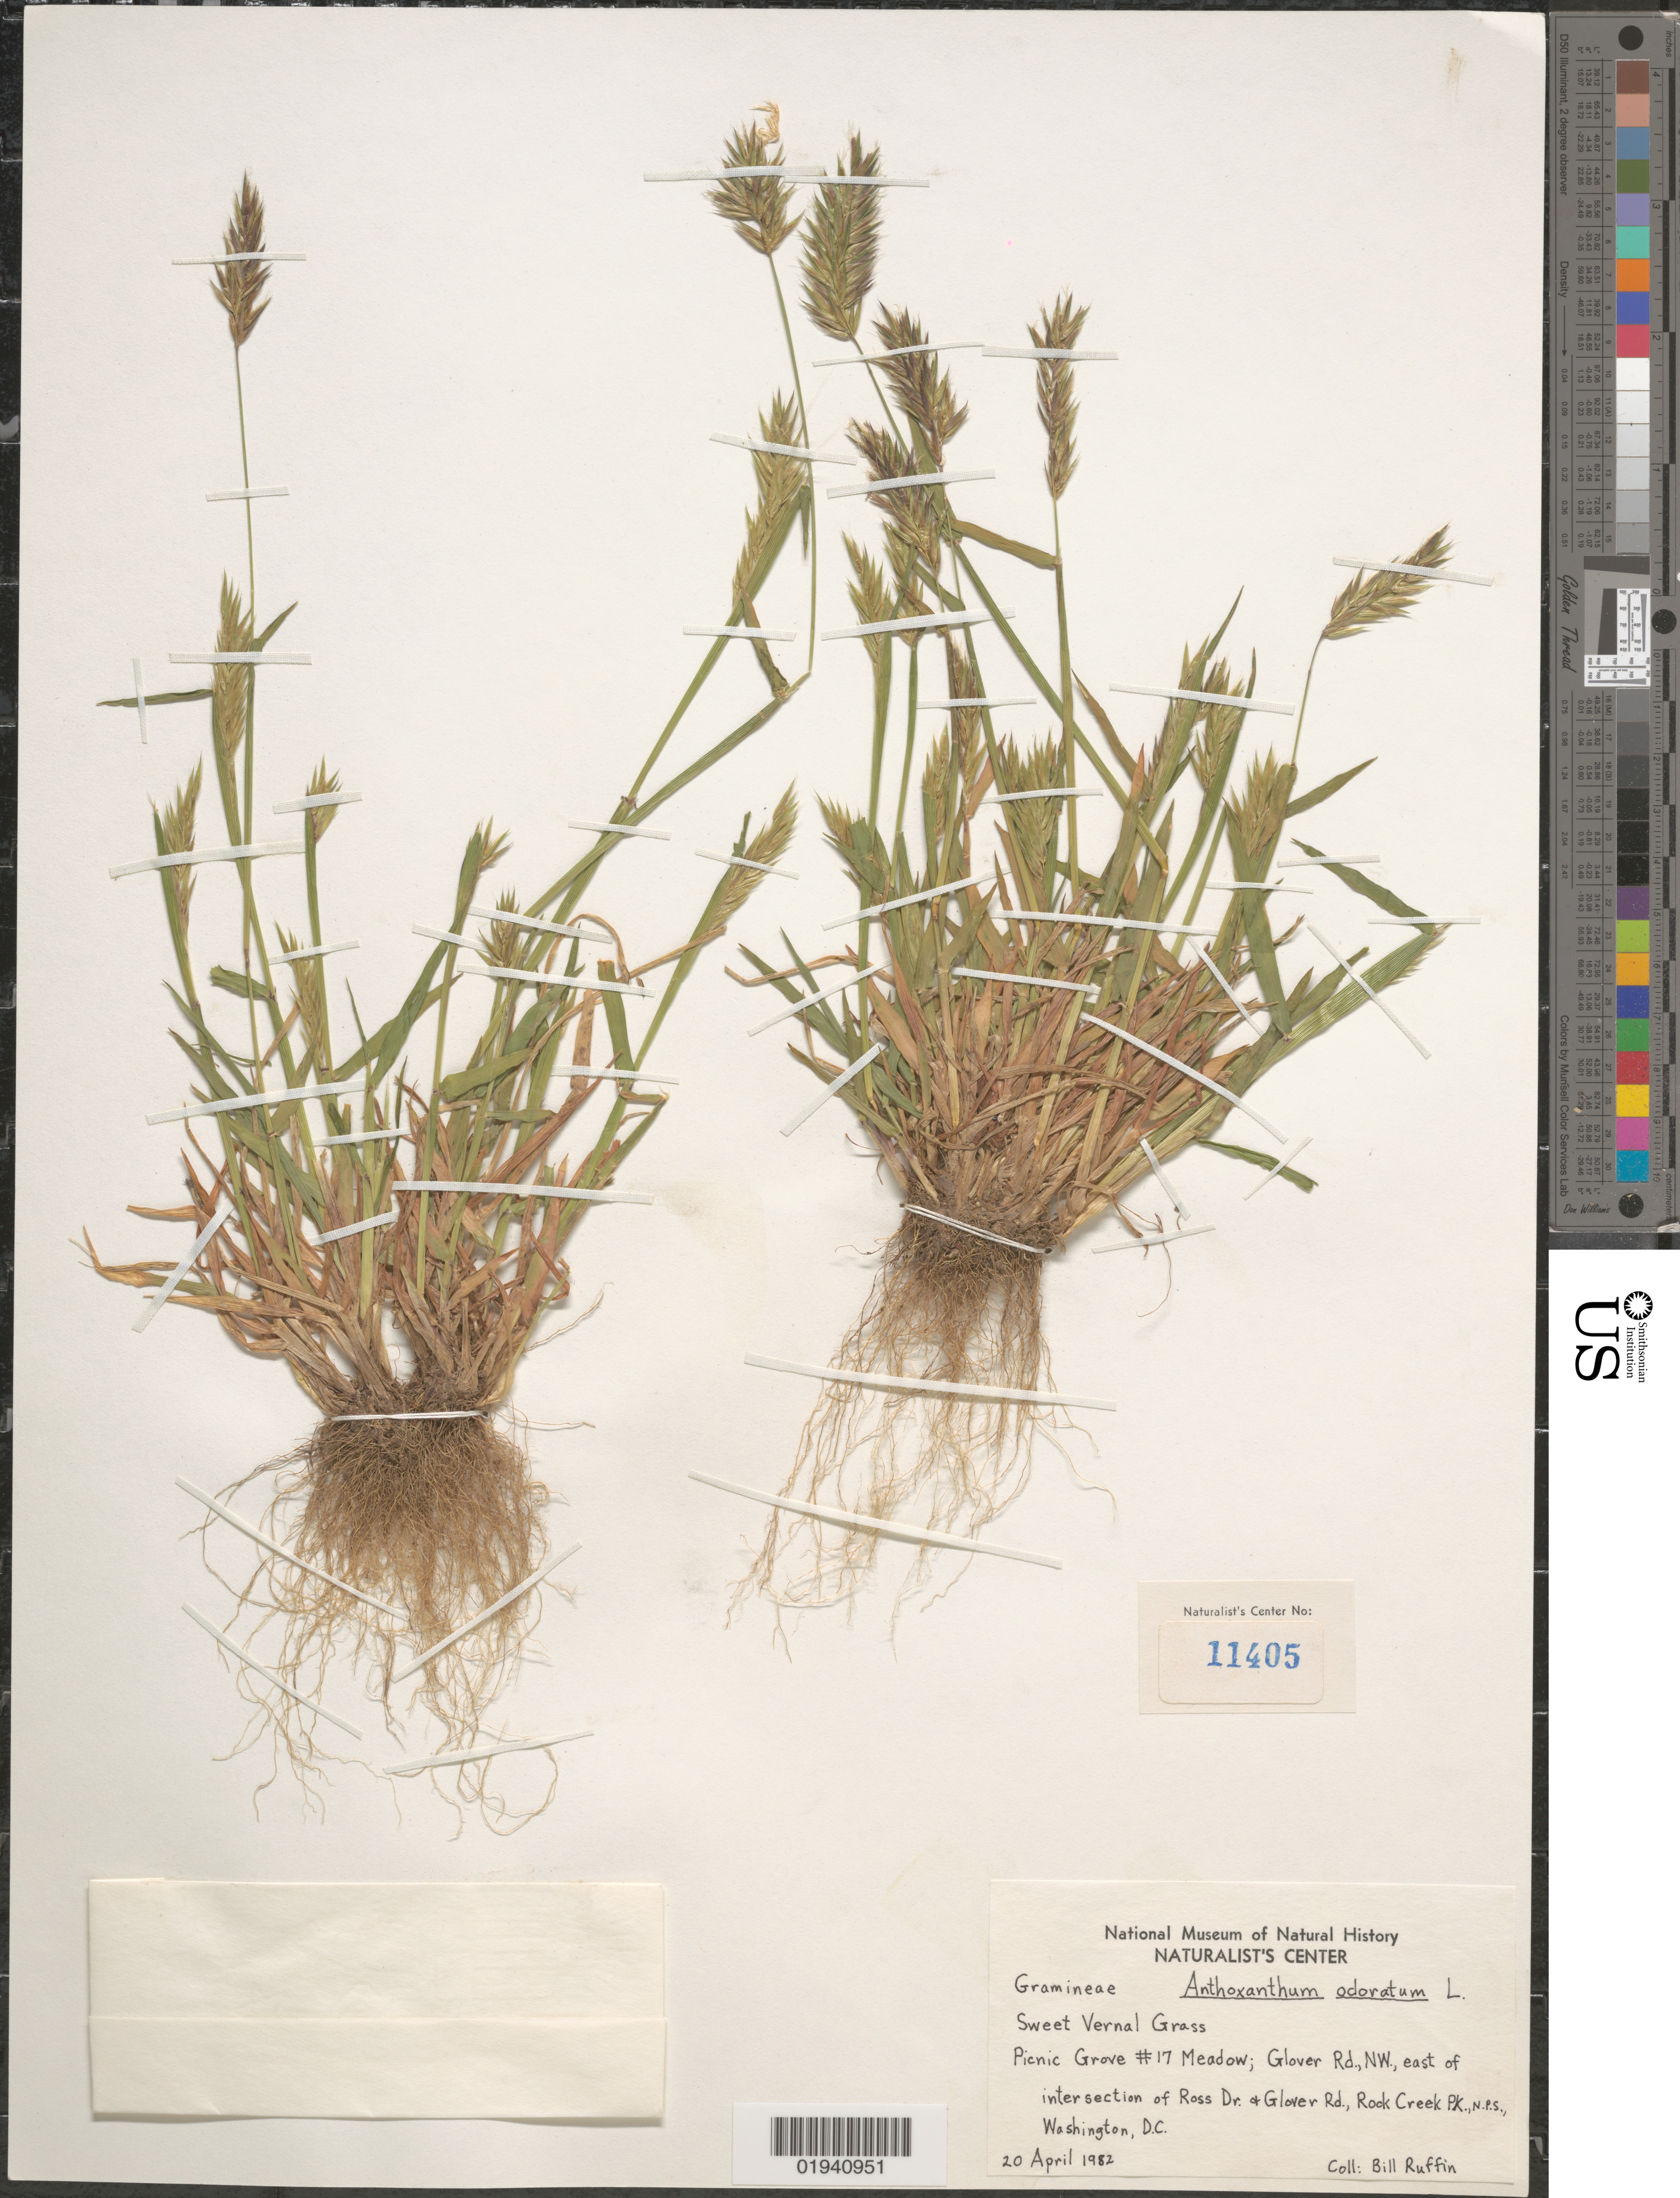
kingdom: Plantae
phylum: Tracheophyta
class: Liliopsida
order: Poales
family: Poaceae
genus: Anthoxanthum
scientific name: Anthoxanthum odoratum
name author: L.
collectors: B. Ruffin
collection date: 1982-04-20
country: United States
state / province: District of Columbia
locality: Picnic Grove #17 Meadow; Glover Rd., N.W., east of intersection of Ross Dr. and Glover Rd., Rock Creek Pk., N.P.S.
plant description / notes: Naturalist's Center #11405; Specimens returned from Naturalist Center